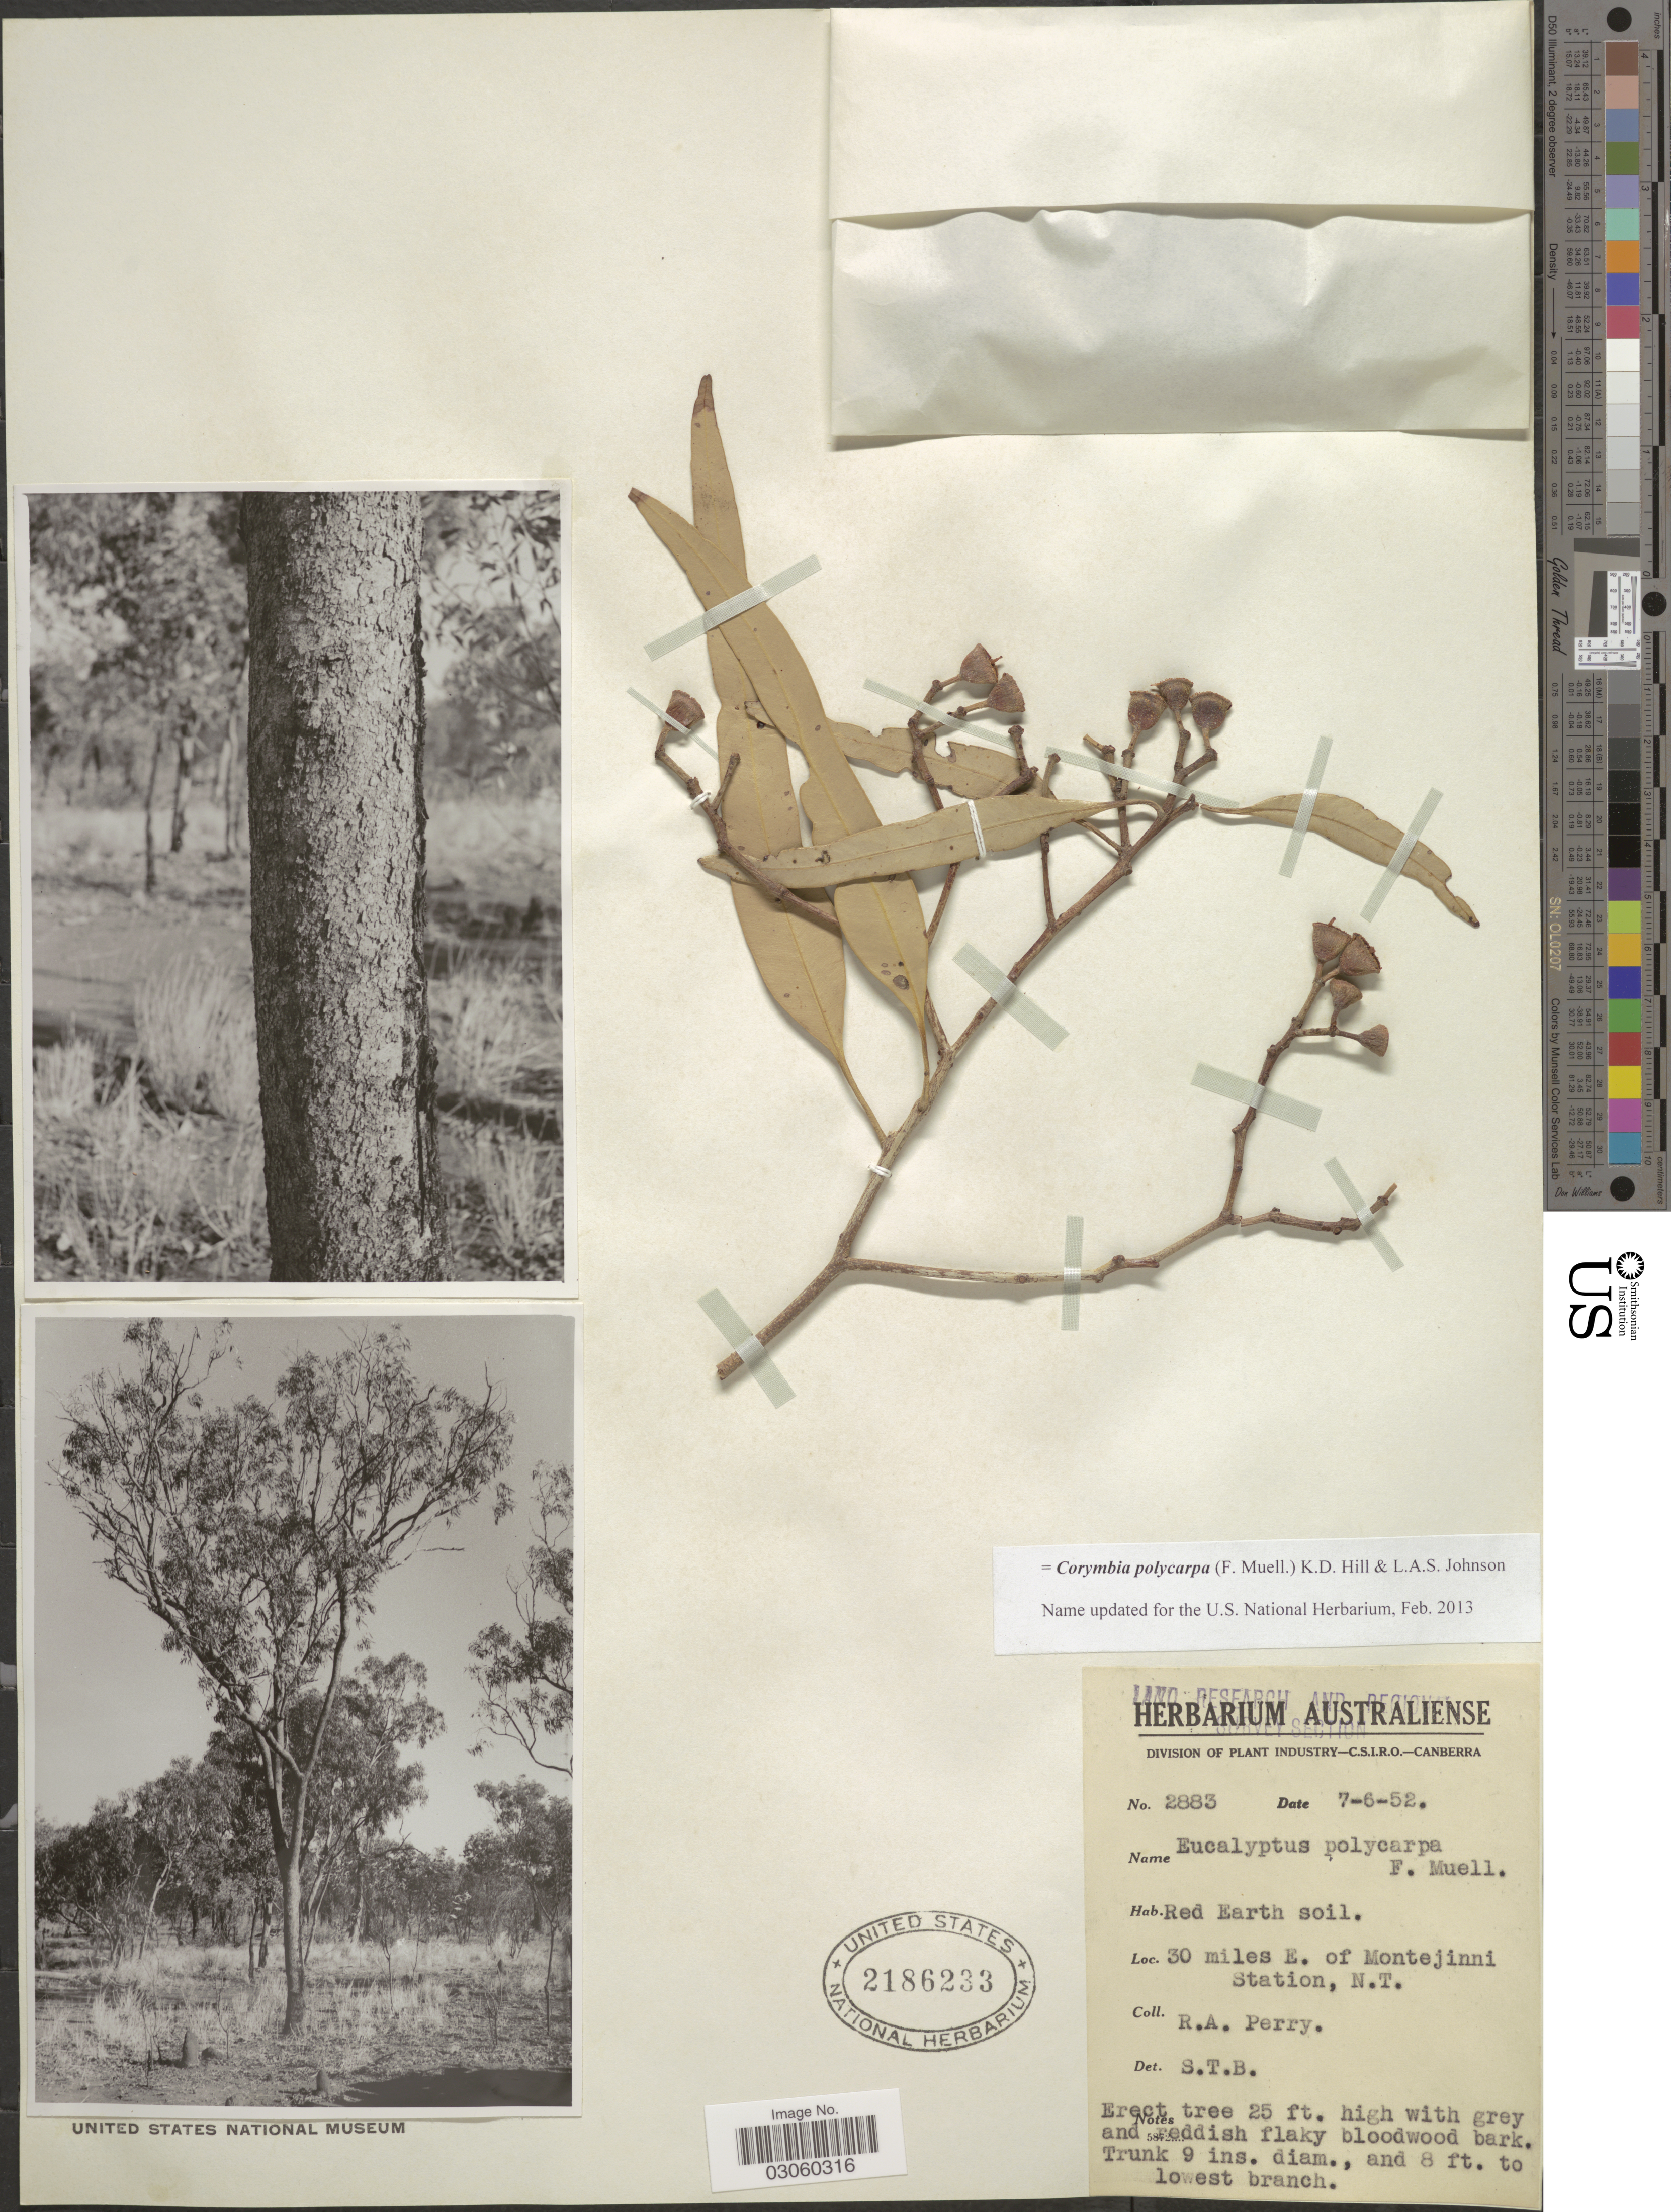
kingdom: Plantae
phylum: Tracheophyta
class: Magnoliopsida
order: Myrtales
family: Myrtaceae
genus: Corymbia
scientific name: Corymbia polycarpa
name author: (F. Muell.) K.D. Hill & L.A.S. Johnson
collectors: Perry, R. A.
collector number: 2883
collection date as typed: Transcribed d/m/y: 7/6/52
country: Australia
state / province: Northern Territory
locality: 30 miles E. of Montejinni Station, N.T.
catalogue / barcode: US 2186233